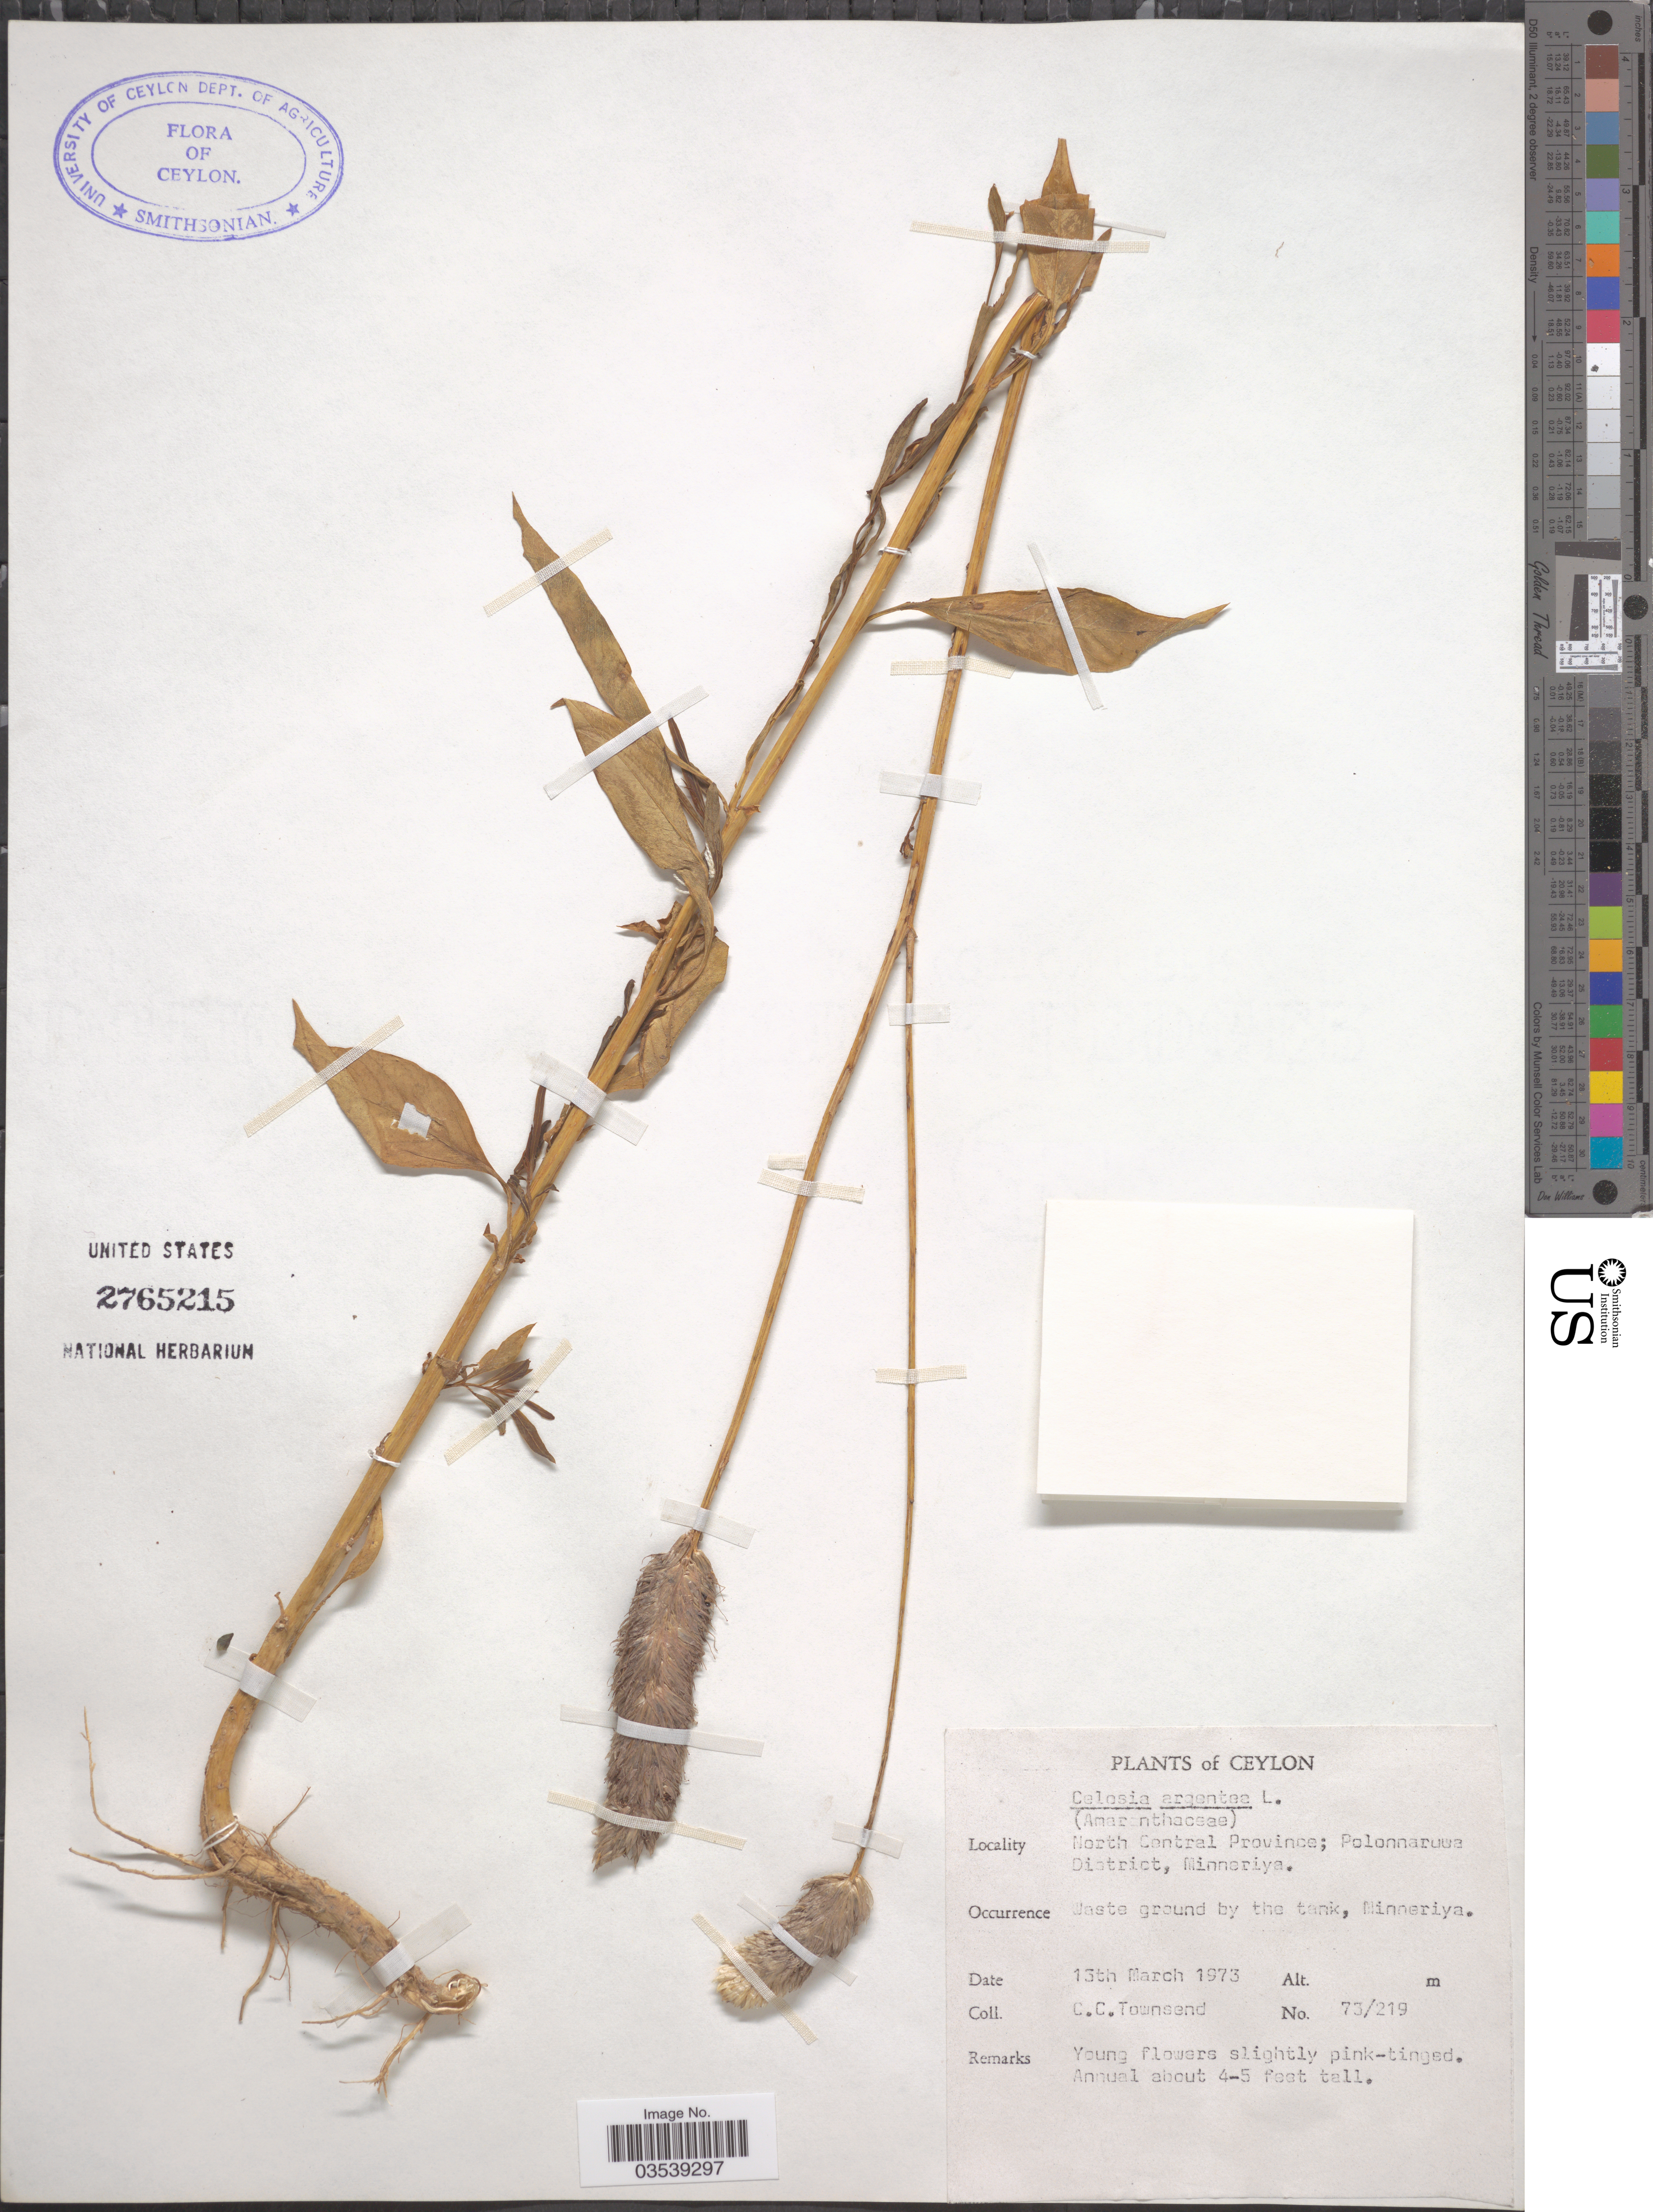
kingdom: Plantae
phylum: Tracheophyta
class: Magnoliopsida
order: Caryophyllales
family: Amaranthaceae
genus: Celosia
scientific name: Celosia argentea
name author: L.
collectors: C. C. Townsend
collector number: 73/219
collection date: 1973-03-13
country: Sri Lanka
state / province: North Central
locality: Ceylon. Polonnaruwa District, Minneriya.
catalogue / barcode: US 2765215